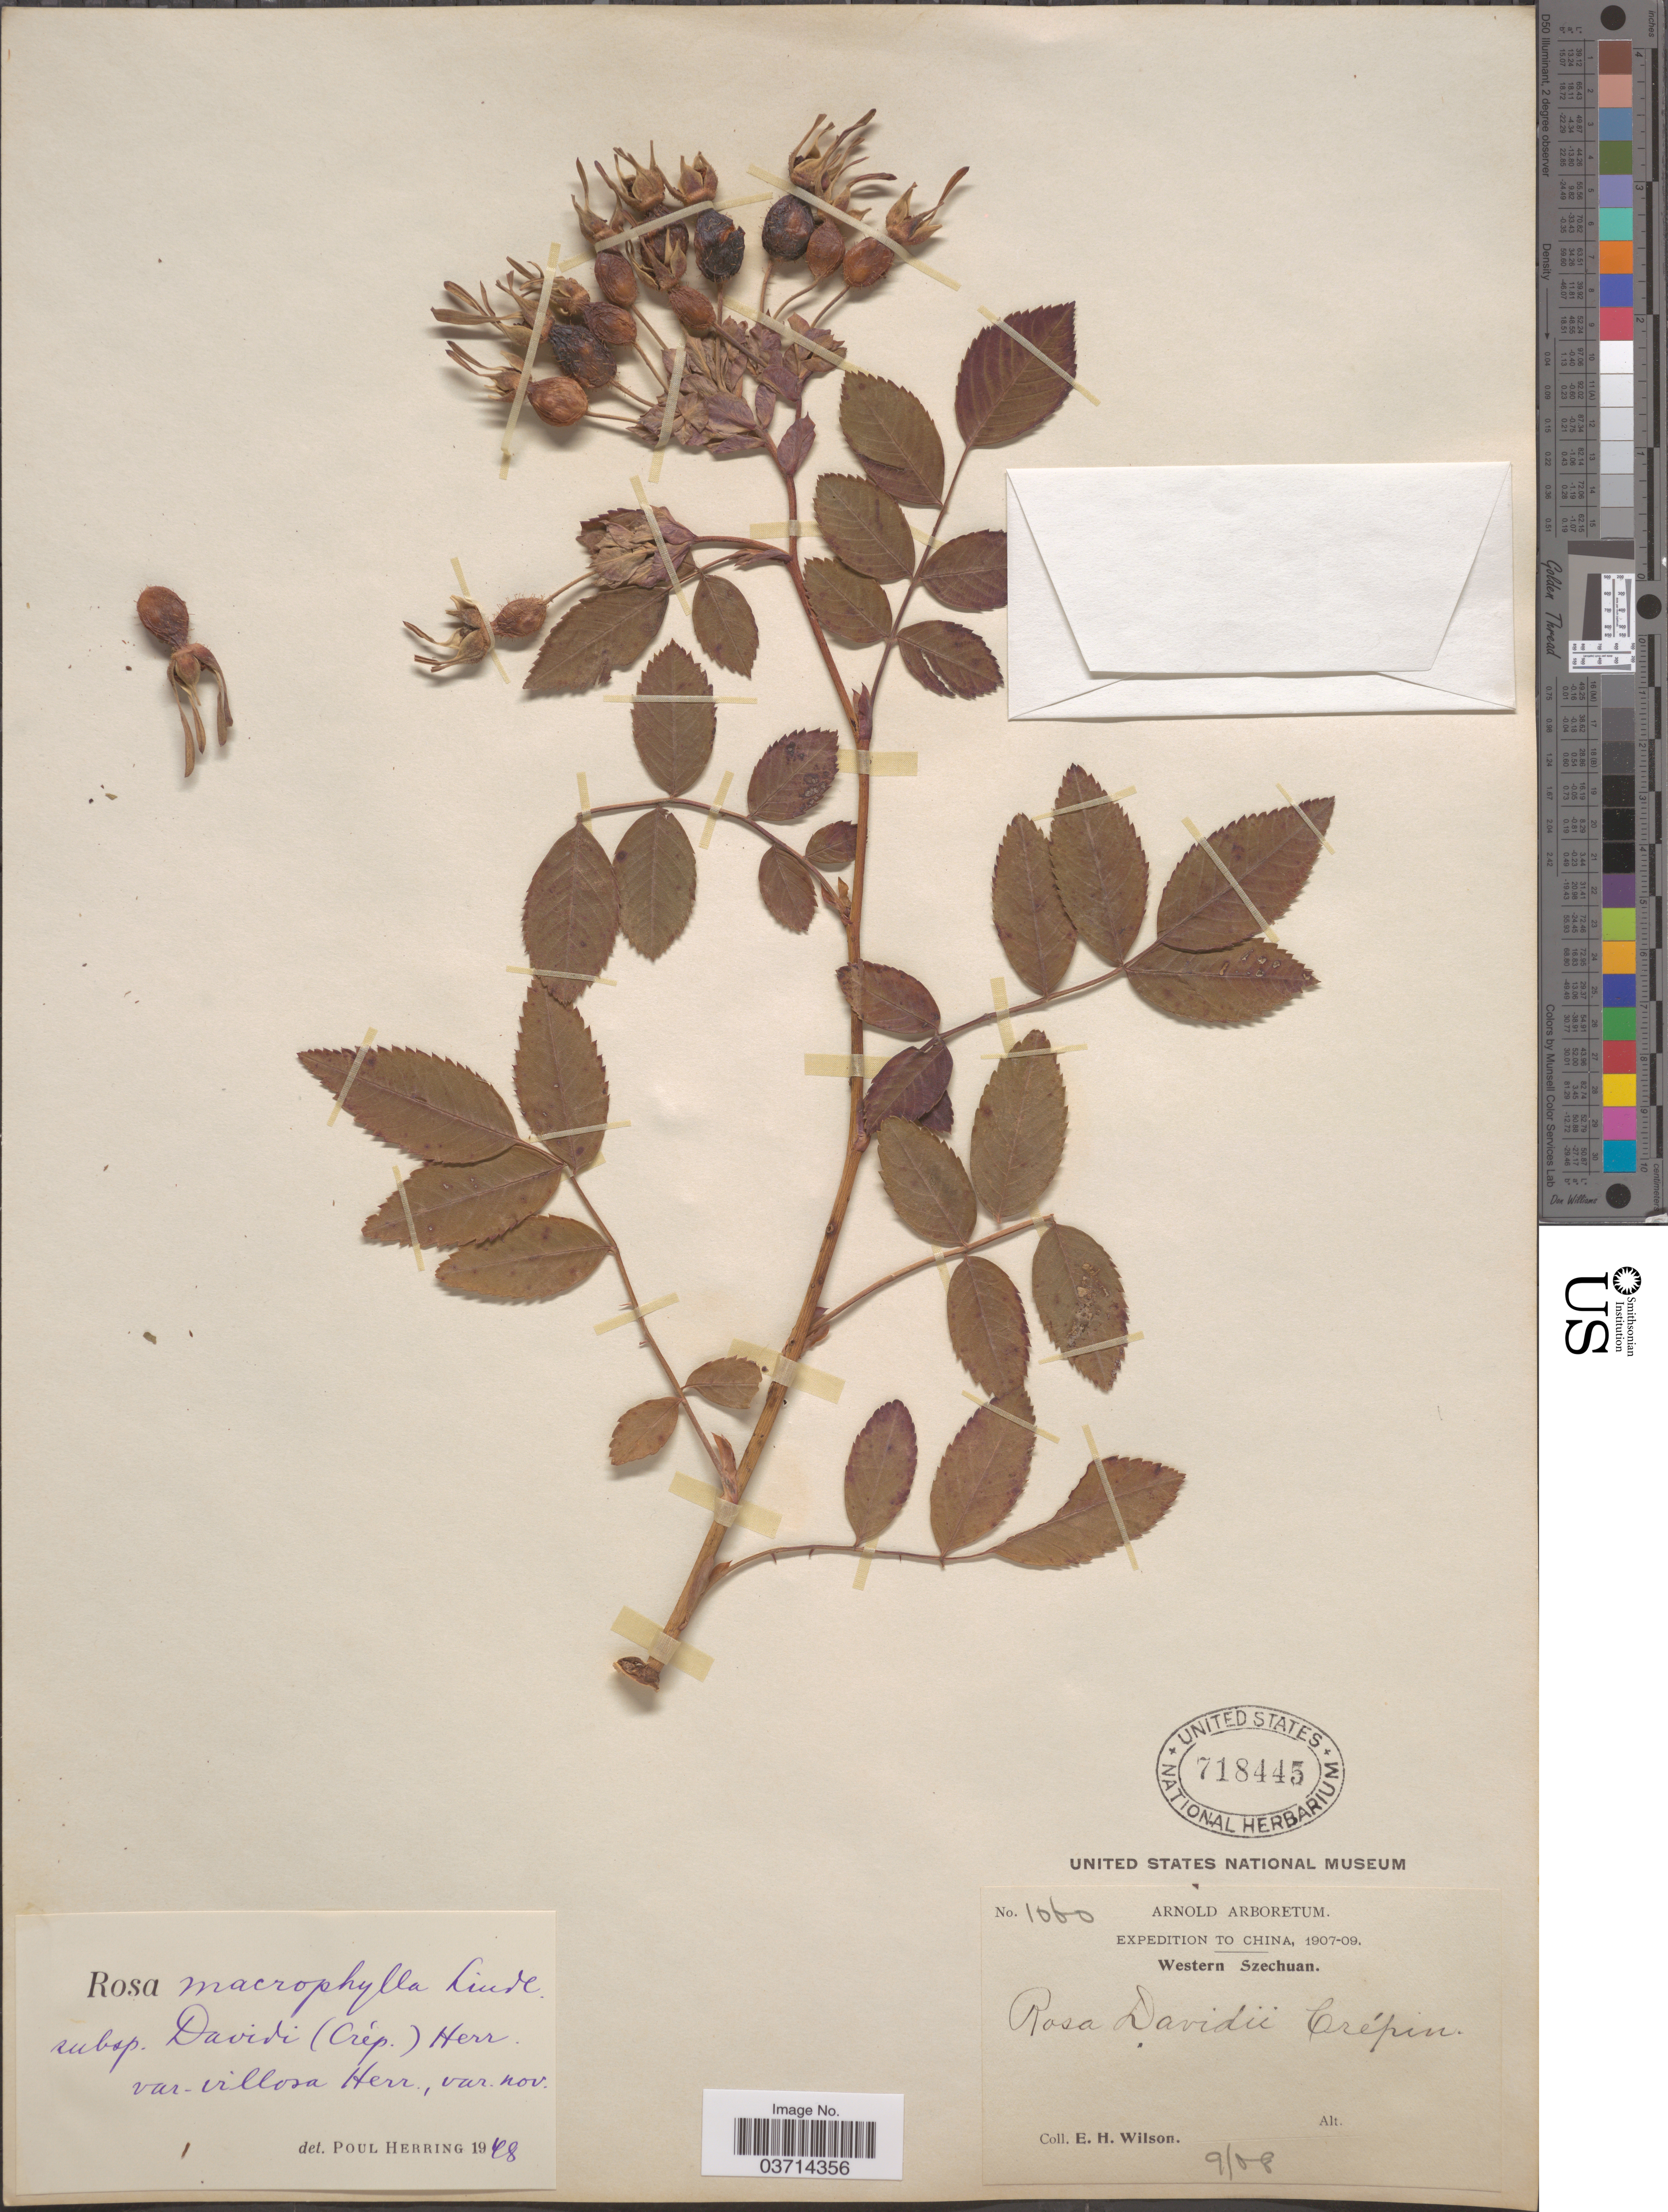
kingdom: Plantae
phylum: Tracheophyta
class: Magnoliopsida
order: Rosales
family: Rosaceae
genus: Rosa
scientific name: Rosa davidi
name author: Crép.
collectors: E. Wilson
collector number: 1060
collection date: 1908-09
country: China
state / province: Sichuan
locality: Western Szechuan.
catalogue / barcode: US 718445